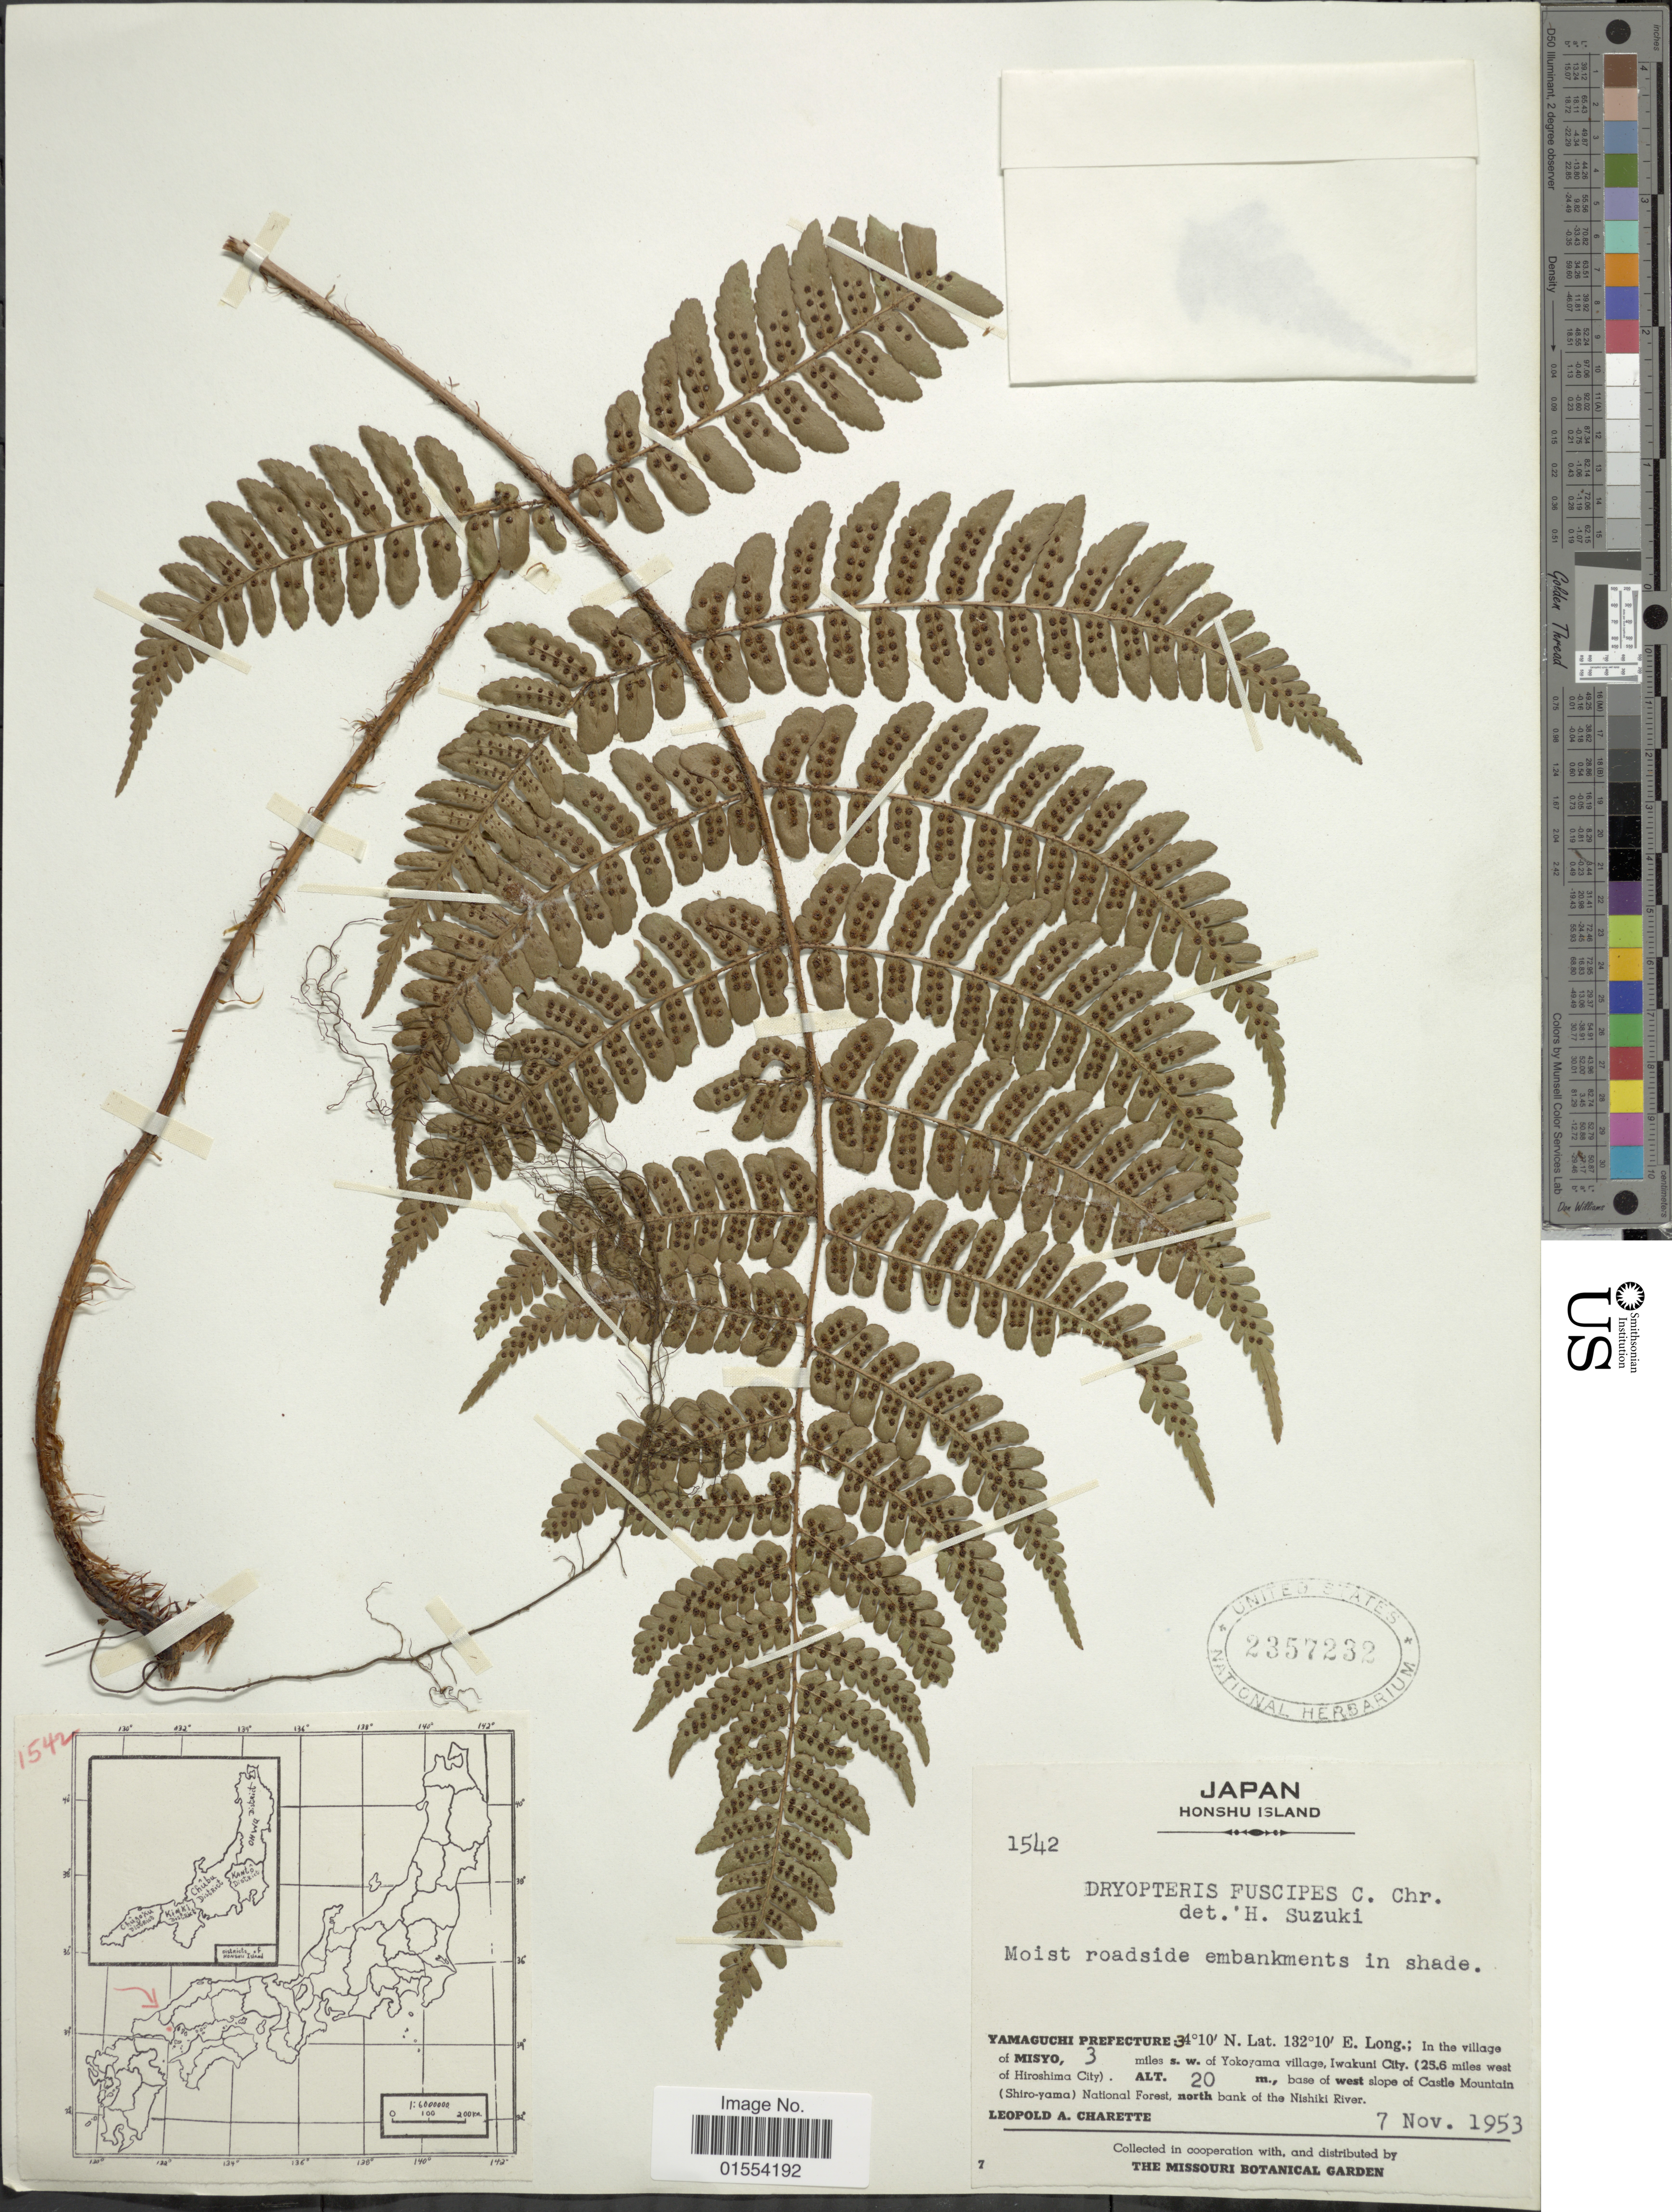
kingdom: Plantae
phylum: Tracheophyta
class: Polypodiopsida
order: Polypodiales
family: Dryopteridaceae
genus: Dryopteris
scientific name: Dryopteris fuscipes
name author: C. Chr.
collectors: L. A. Charette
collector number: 1542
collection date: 1953-11-07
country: Japan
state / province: Yamaguti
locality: Honshu Island. Yamaguchi Prefecture, In the village of Misyo, 3 miles s.w. of Yokoyama village, Iwakuni City, (25.6 miles west of Hiroshima City), 3 miles s. w. of Yokoyama Village, Iwakuni City (25.6 miles west of Hiroshima City), base of west slope of Castle Mountain (Shiro-yama) National Forest, north bank of the Nishiki River.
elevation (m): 20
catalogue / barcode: US 2357232